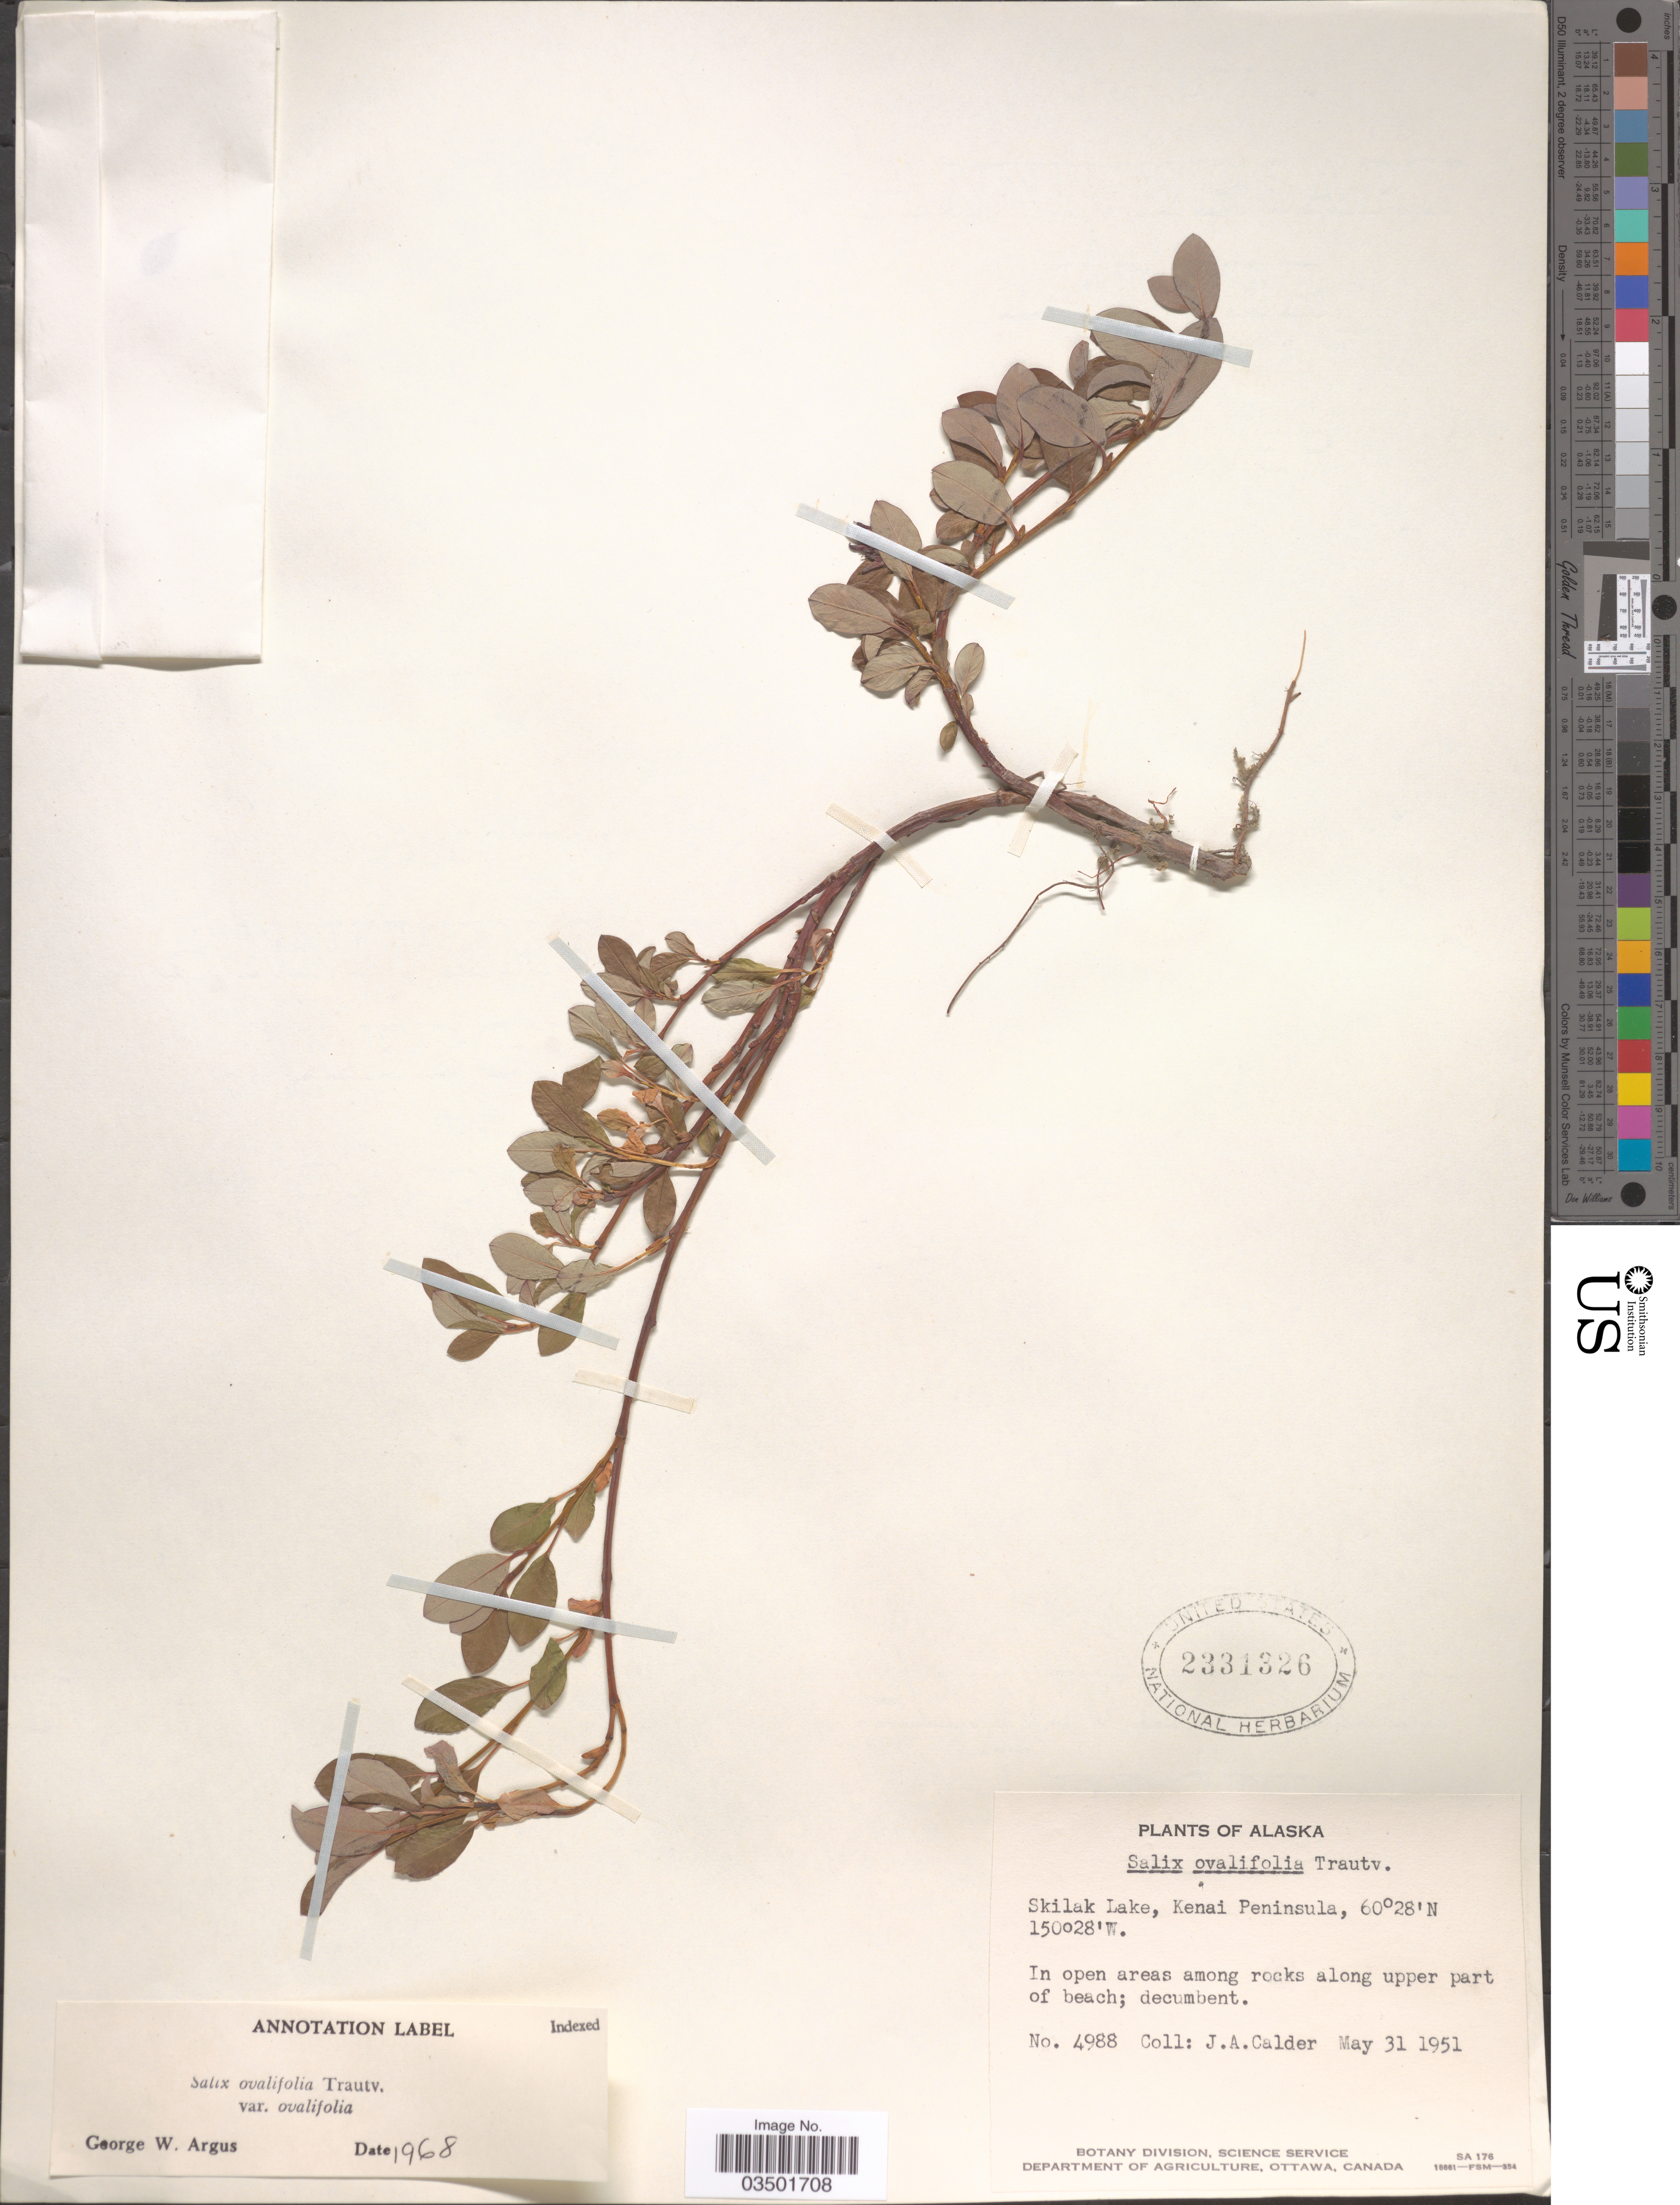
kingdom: Plantae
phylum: Tracheophyta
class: Magnoliopsida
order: Malpighiales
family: Salicaceae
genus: Salix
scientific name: Salix ovalifolia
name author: Trautv.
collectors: J. A. Calder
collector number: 4988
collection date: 1951-05-31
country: United States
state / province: Alaska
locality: Skilak Lake, Kenai Peninsula.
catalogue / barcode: US 2331326